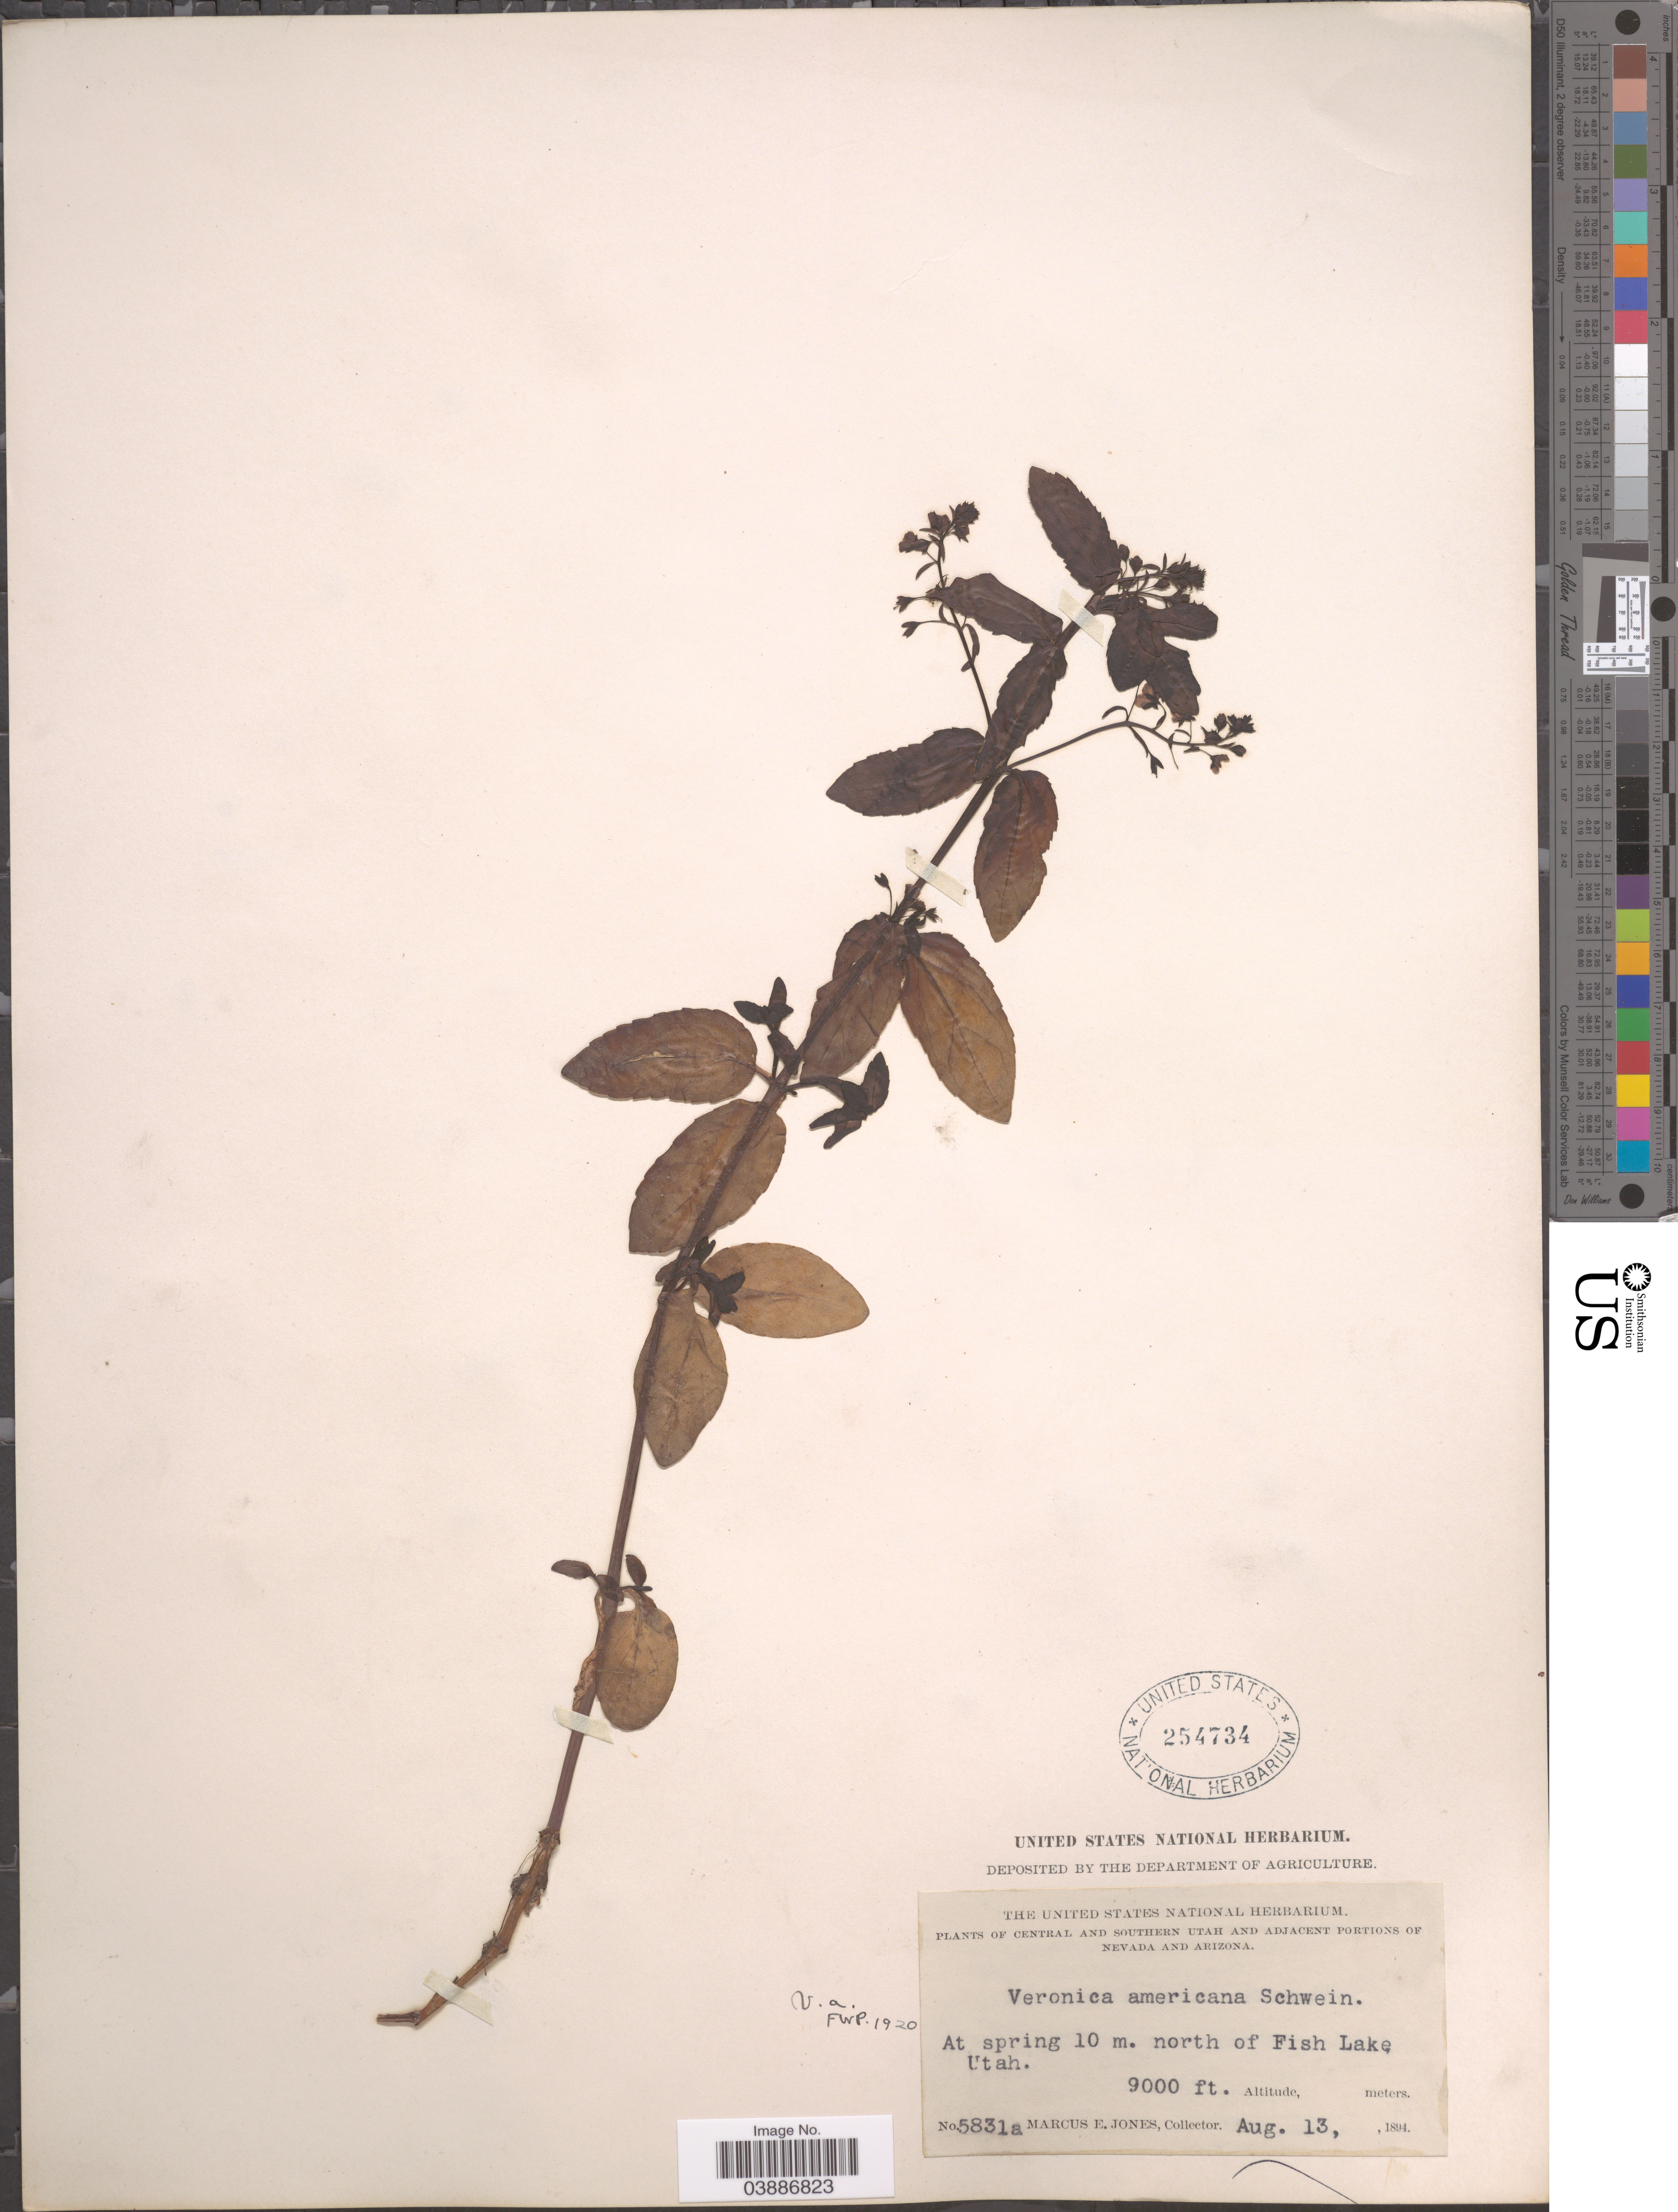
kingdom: Plantae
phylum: Tracheophyta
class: Magnoliopsida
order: Lamiales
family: Plantaginaceae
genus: Veronica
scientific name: Veronica americana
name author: Schwein. ex Benth.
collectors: M. E. Jones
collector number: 5831a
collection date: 1894-08-13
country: United States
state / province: Utah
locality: Central and Southern Utah. At spring 10 m. north of Fish Lake.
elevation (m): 2743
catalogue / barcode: US 254734